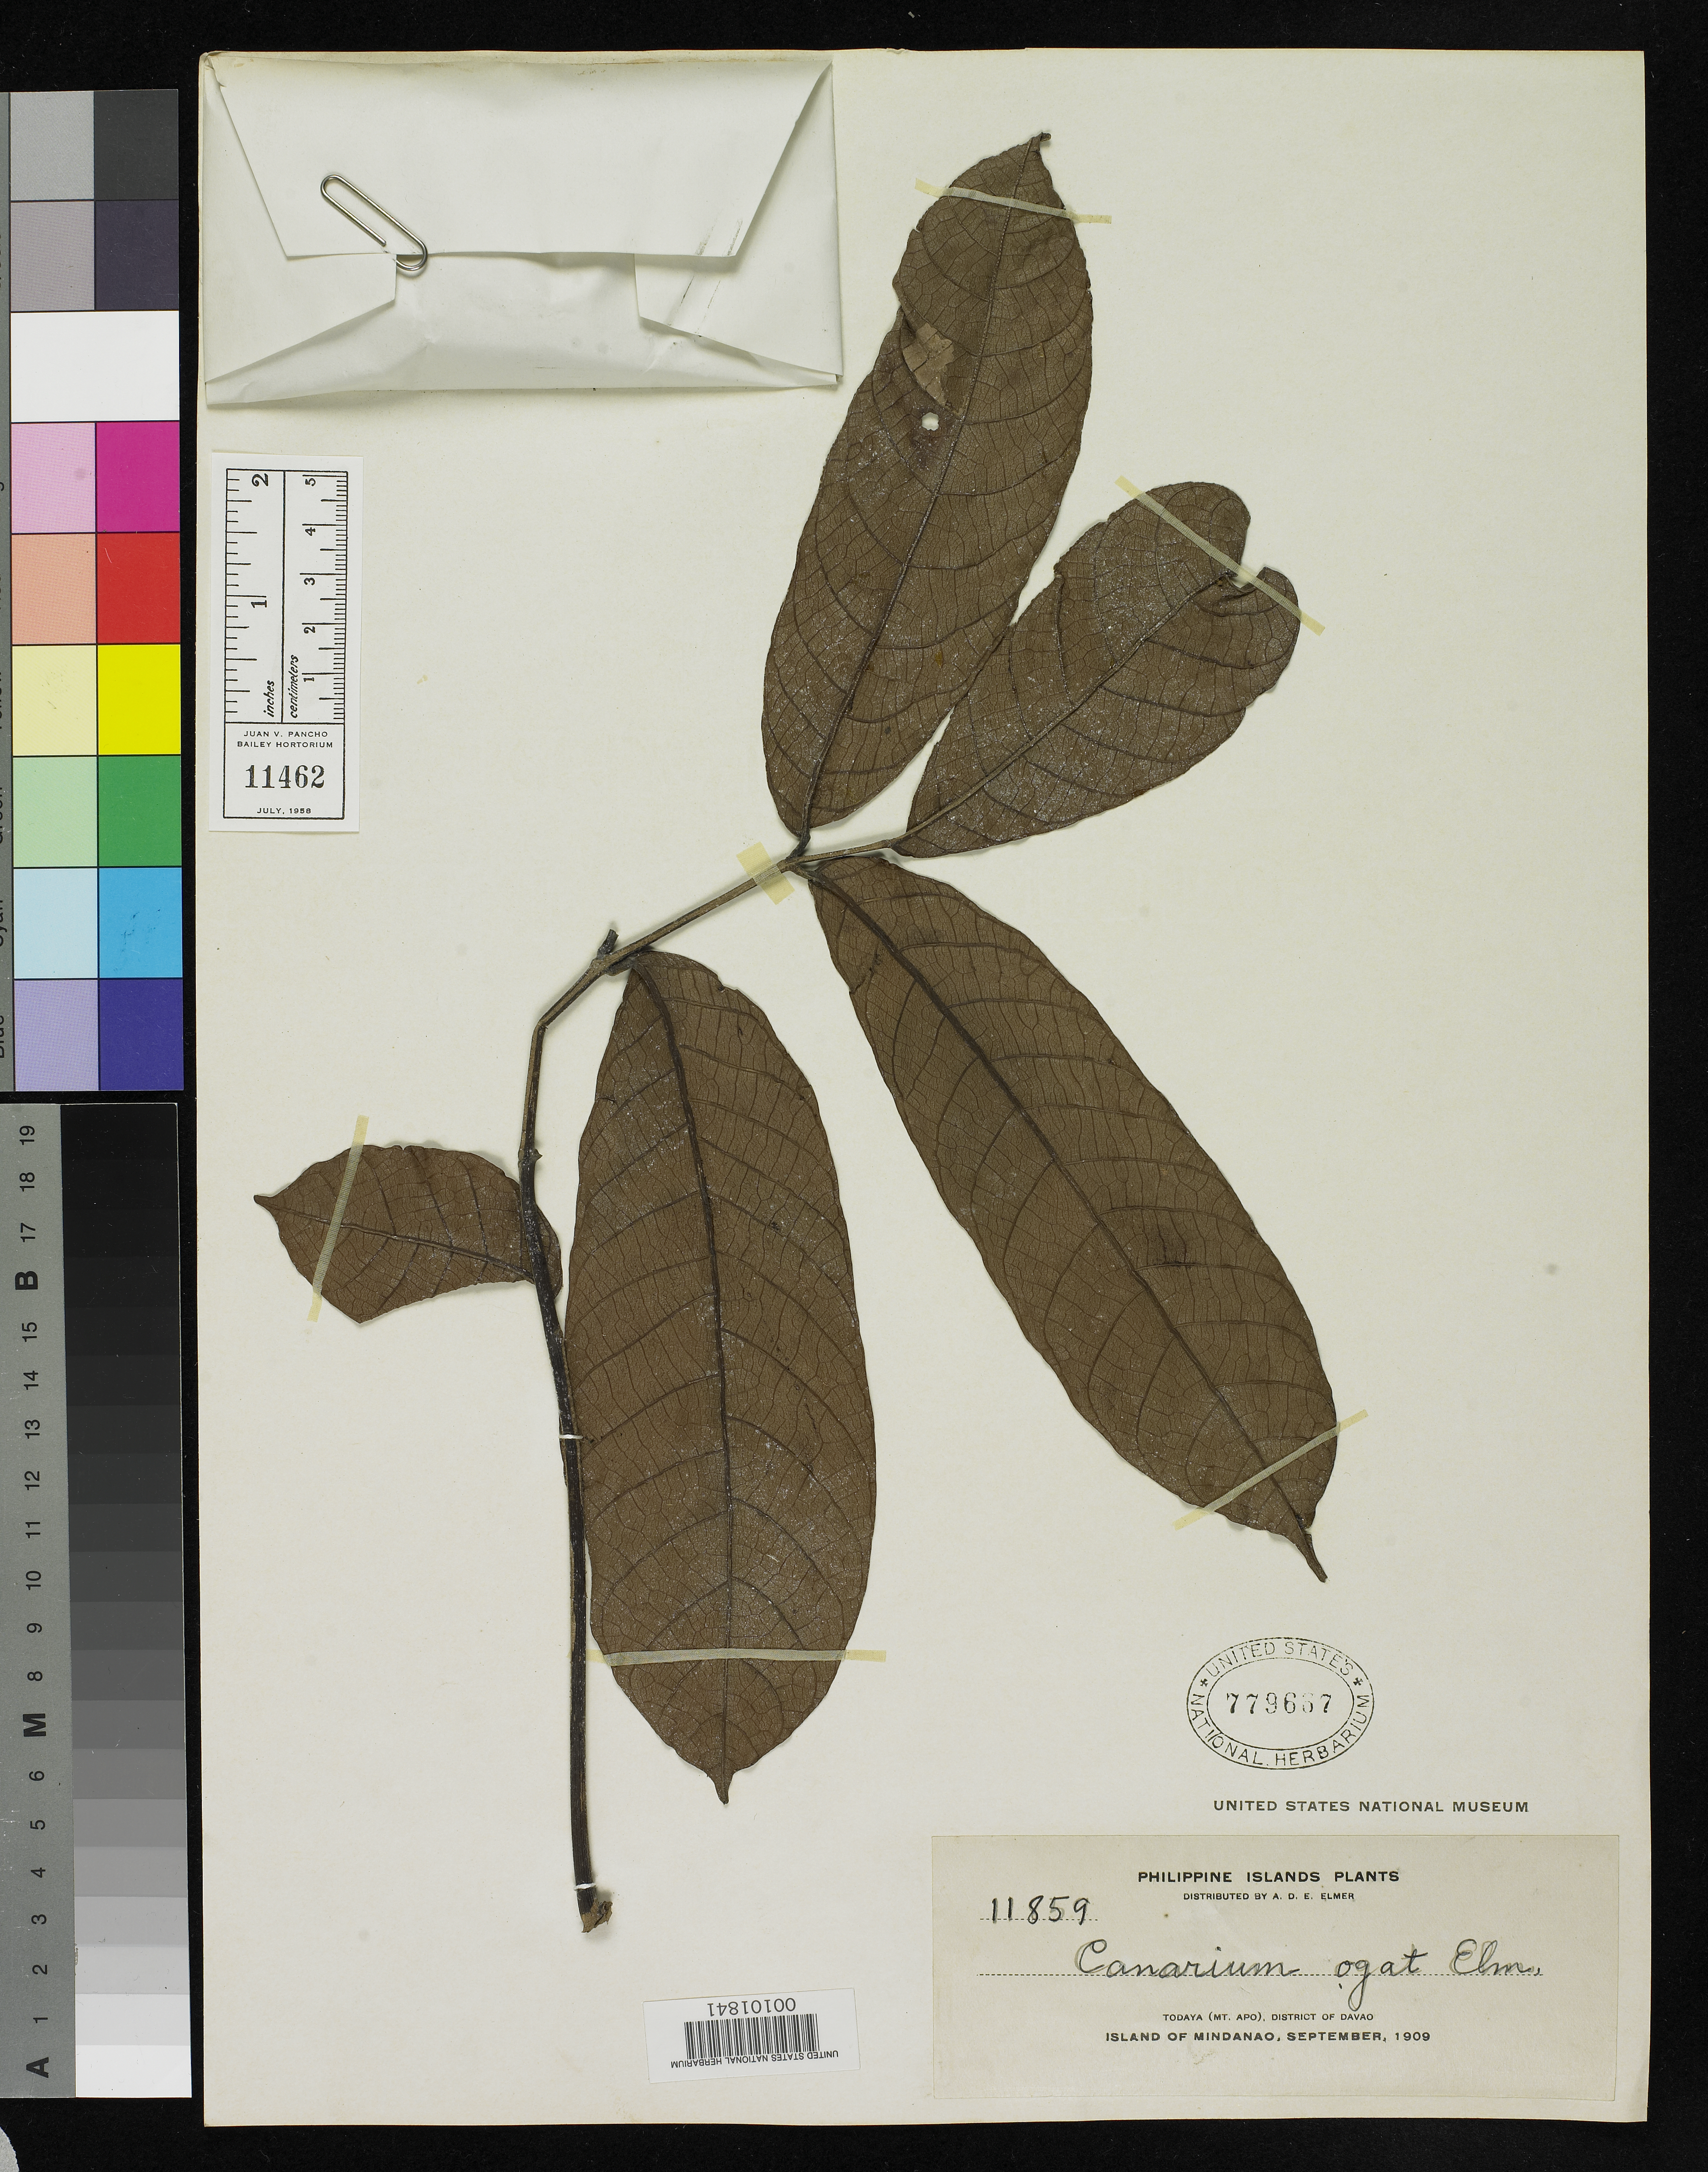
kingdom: Plantae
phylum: Tracheophyta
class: Magnoliopsida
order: Sapindales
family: Burseraceae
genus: Canarium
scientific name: Canarium ogat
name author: Elmer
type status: Isotype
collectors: A. D. E. Elmer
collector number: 11859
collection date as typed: Sep 1909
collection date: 1909-09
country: Philippines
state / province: Davao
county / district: Davao del Sur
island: Mindanao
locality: Todaya, Mt. Apo.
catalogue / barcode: US 779667